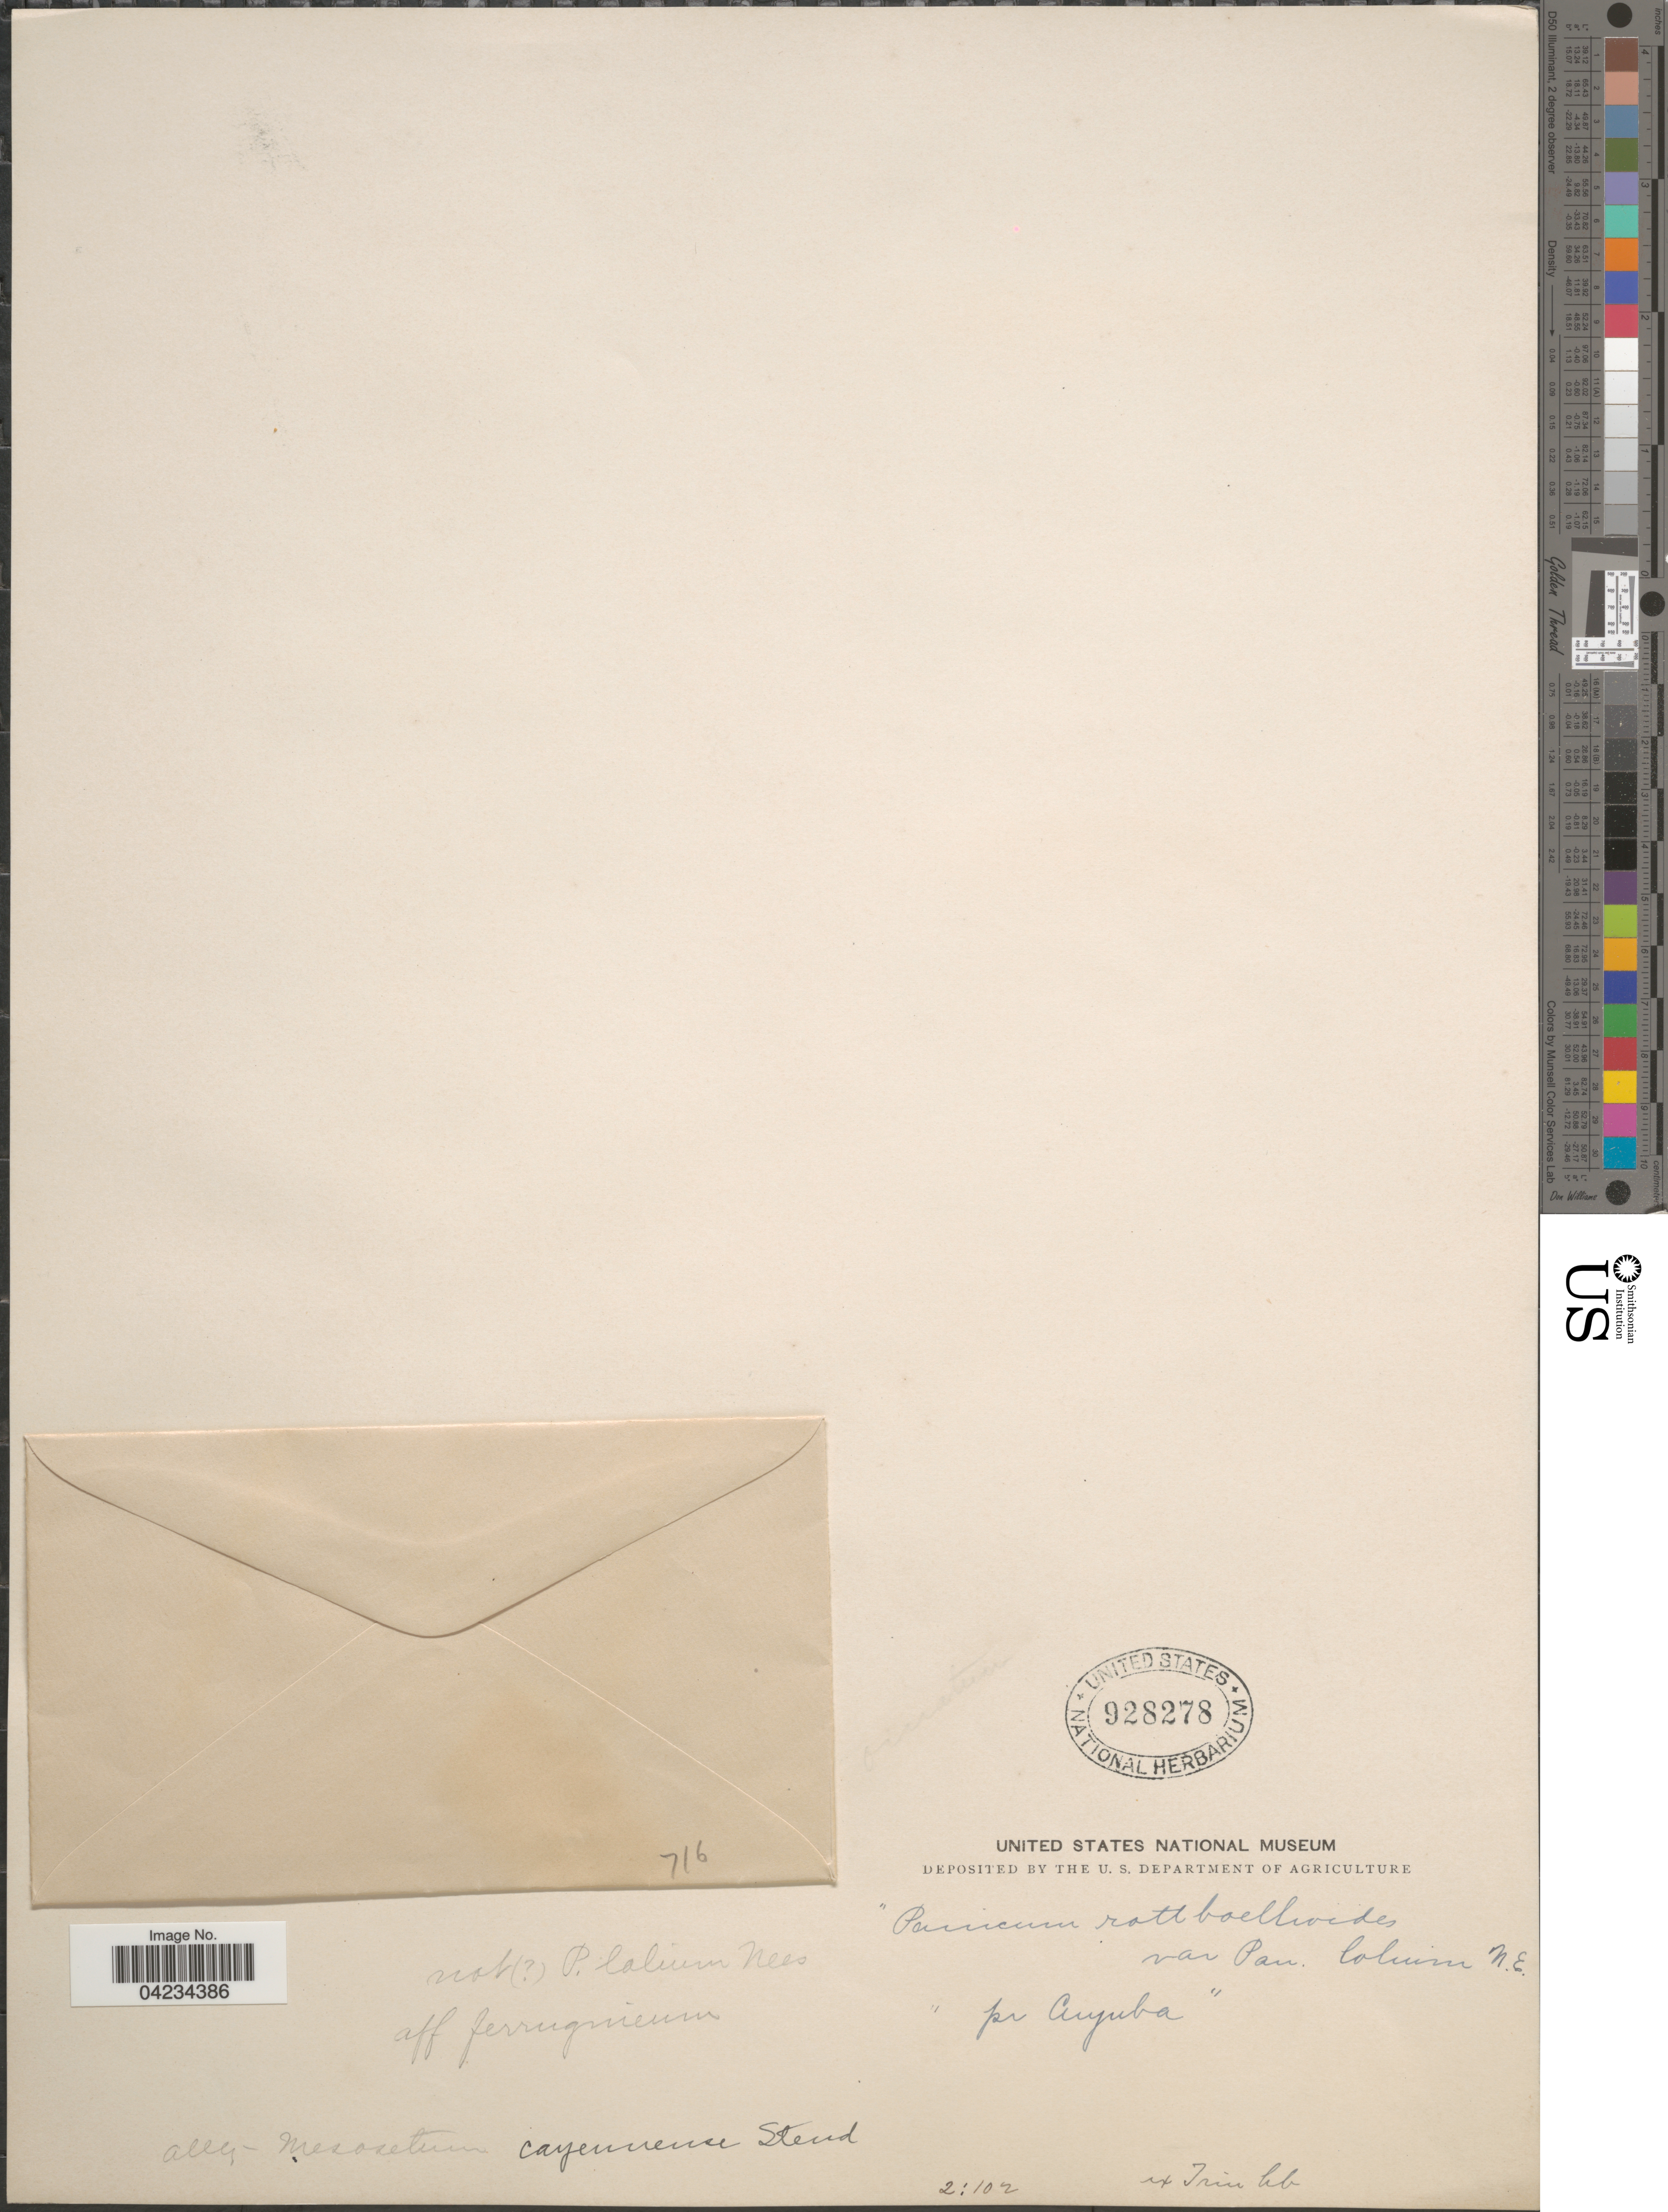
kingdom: Plantae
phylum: Tracheophyta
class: Liliopsida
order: Poales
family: Poaceae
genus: Mesosetum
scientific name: Mesosetum cayennense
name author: Steud.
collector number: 716?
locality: pr Cuyuba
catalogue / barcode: US 928278